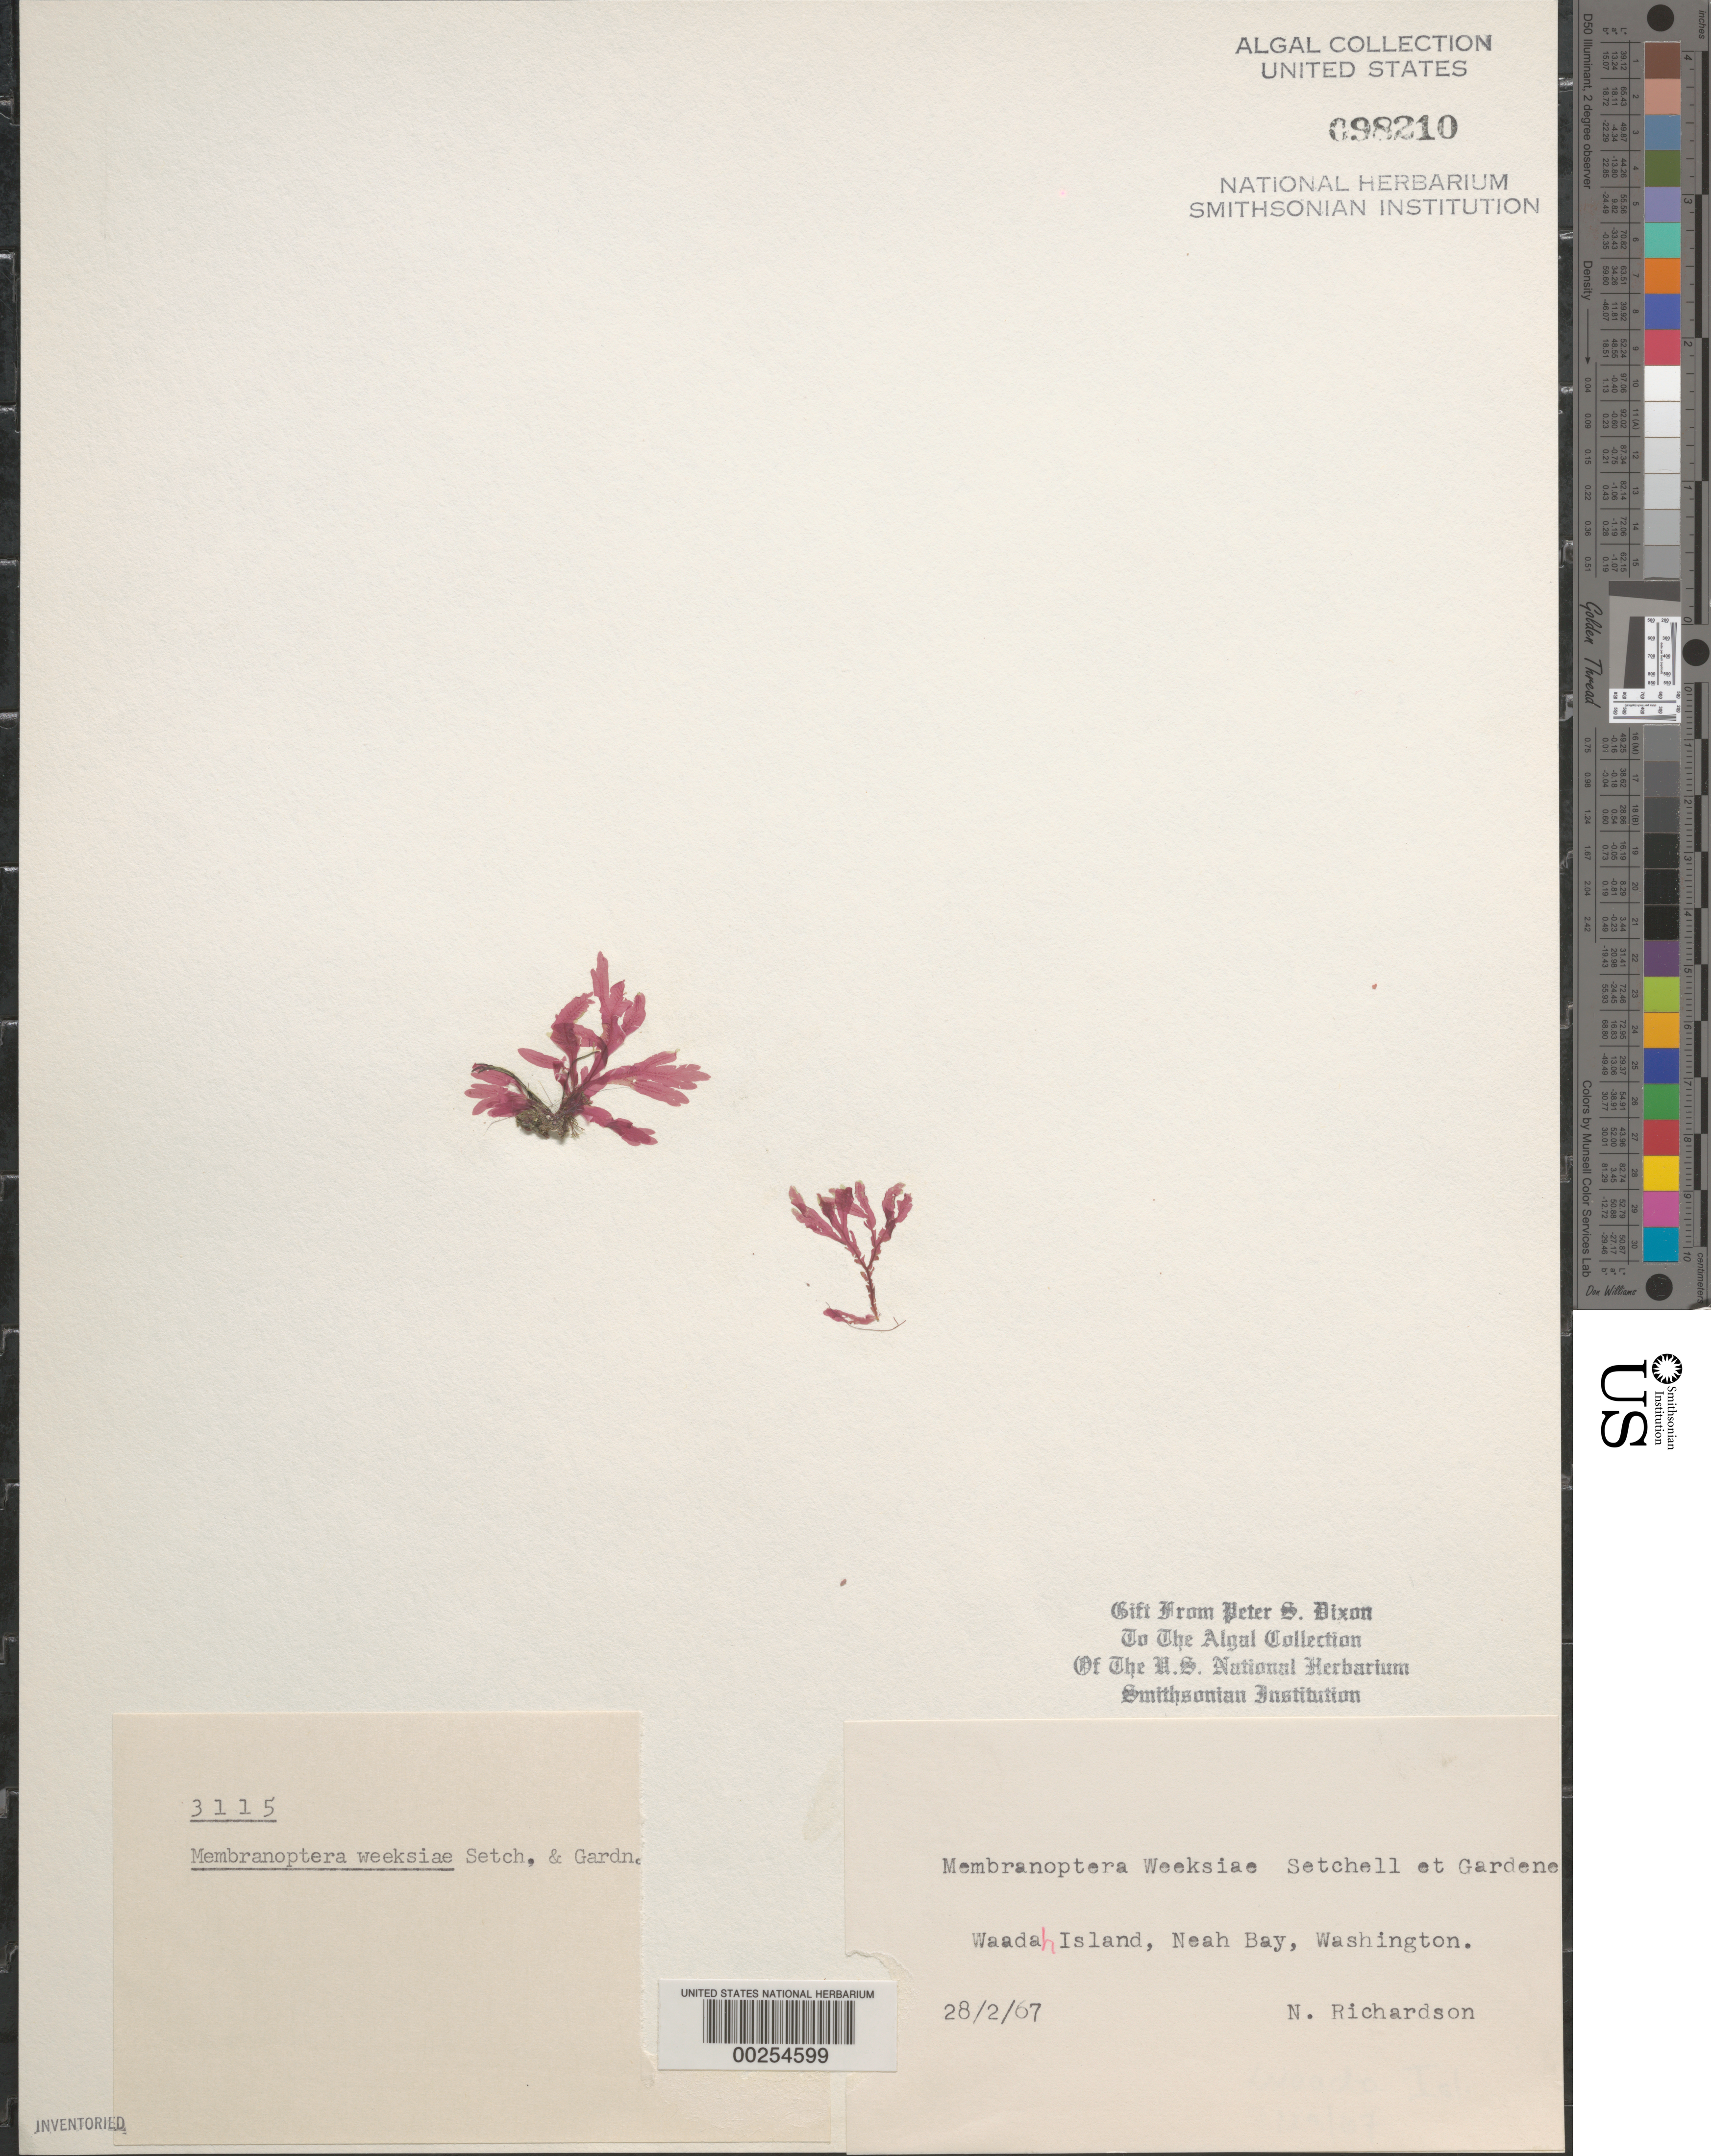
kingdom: Plantae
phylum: Rhodophyta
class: Florideophyceae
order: Ceramiales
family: Delesseriaceae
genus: Membranoptera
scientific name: Membranoptera weeksiae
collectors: N. Richardson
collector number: PSD 3115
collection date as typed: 28 Feb 1967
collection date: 1967-02-28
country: United States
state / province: Washington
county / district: Clallam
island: Waadah Island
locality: Neah Bay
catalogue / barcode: US 98210